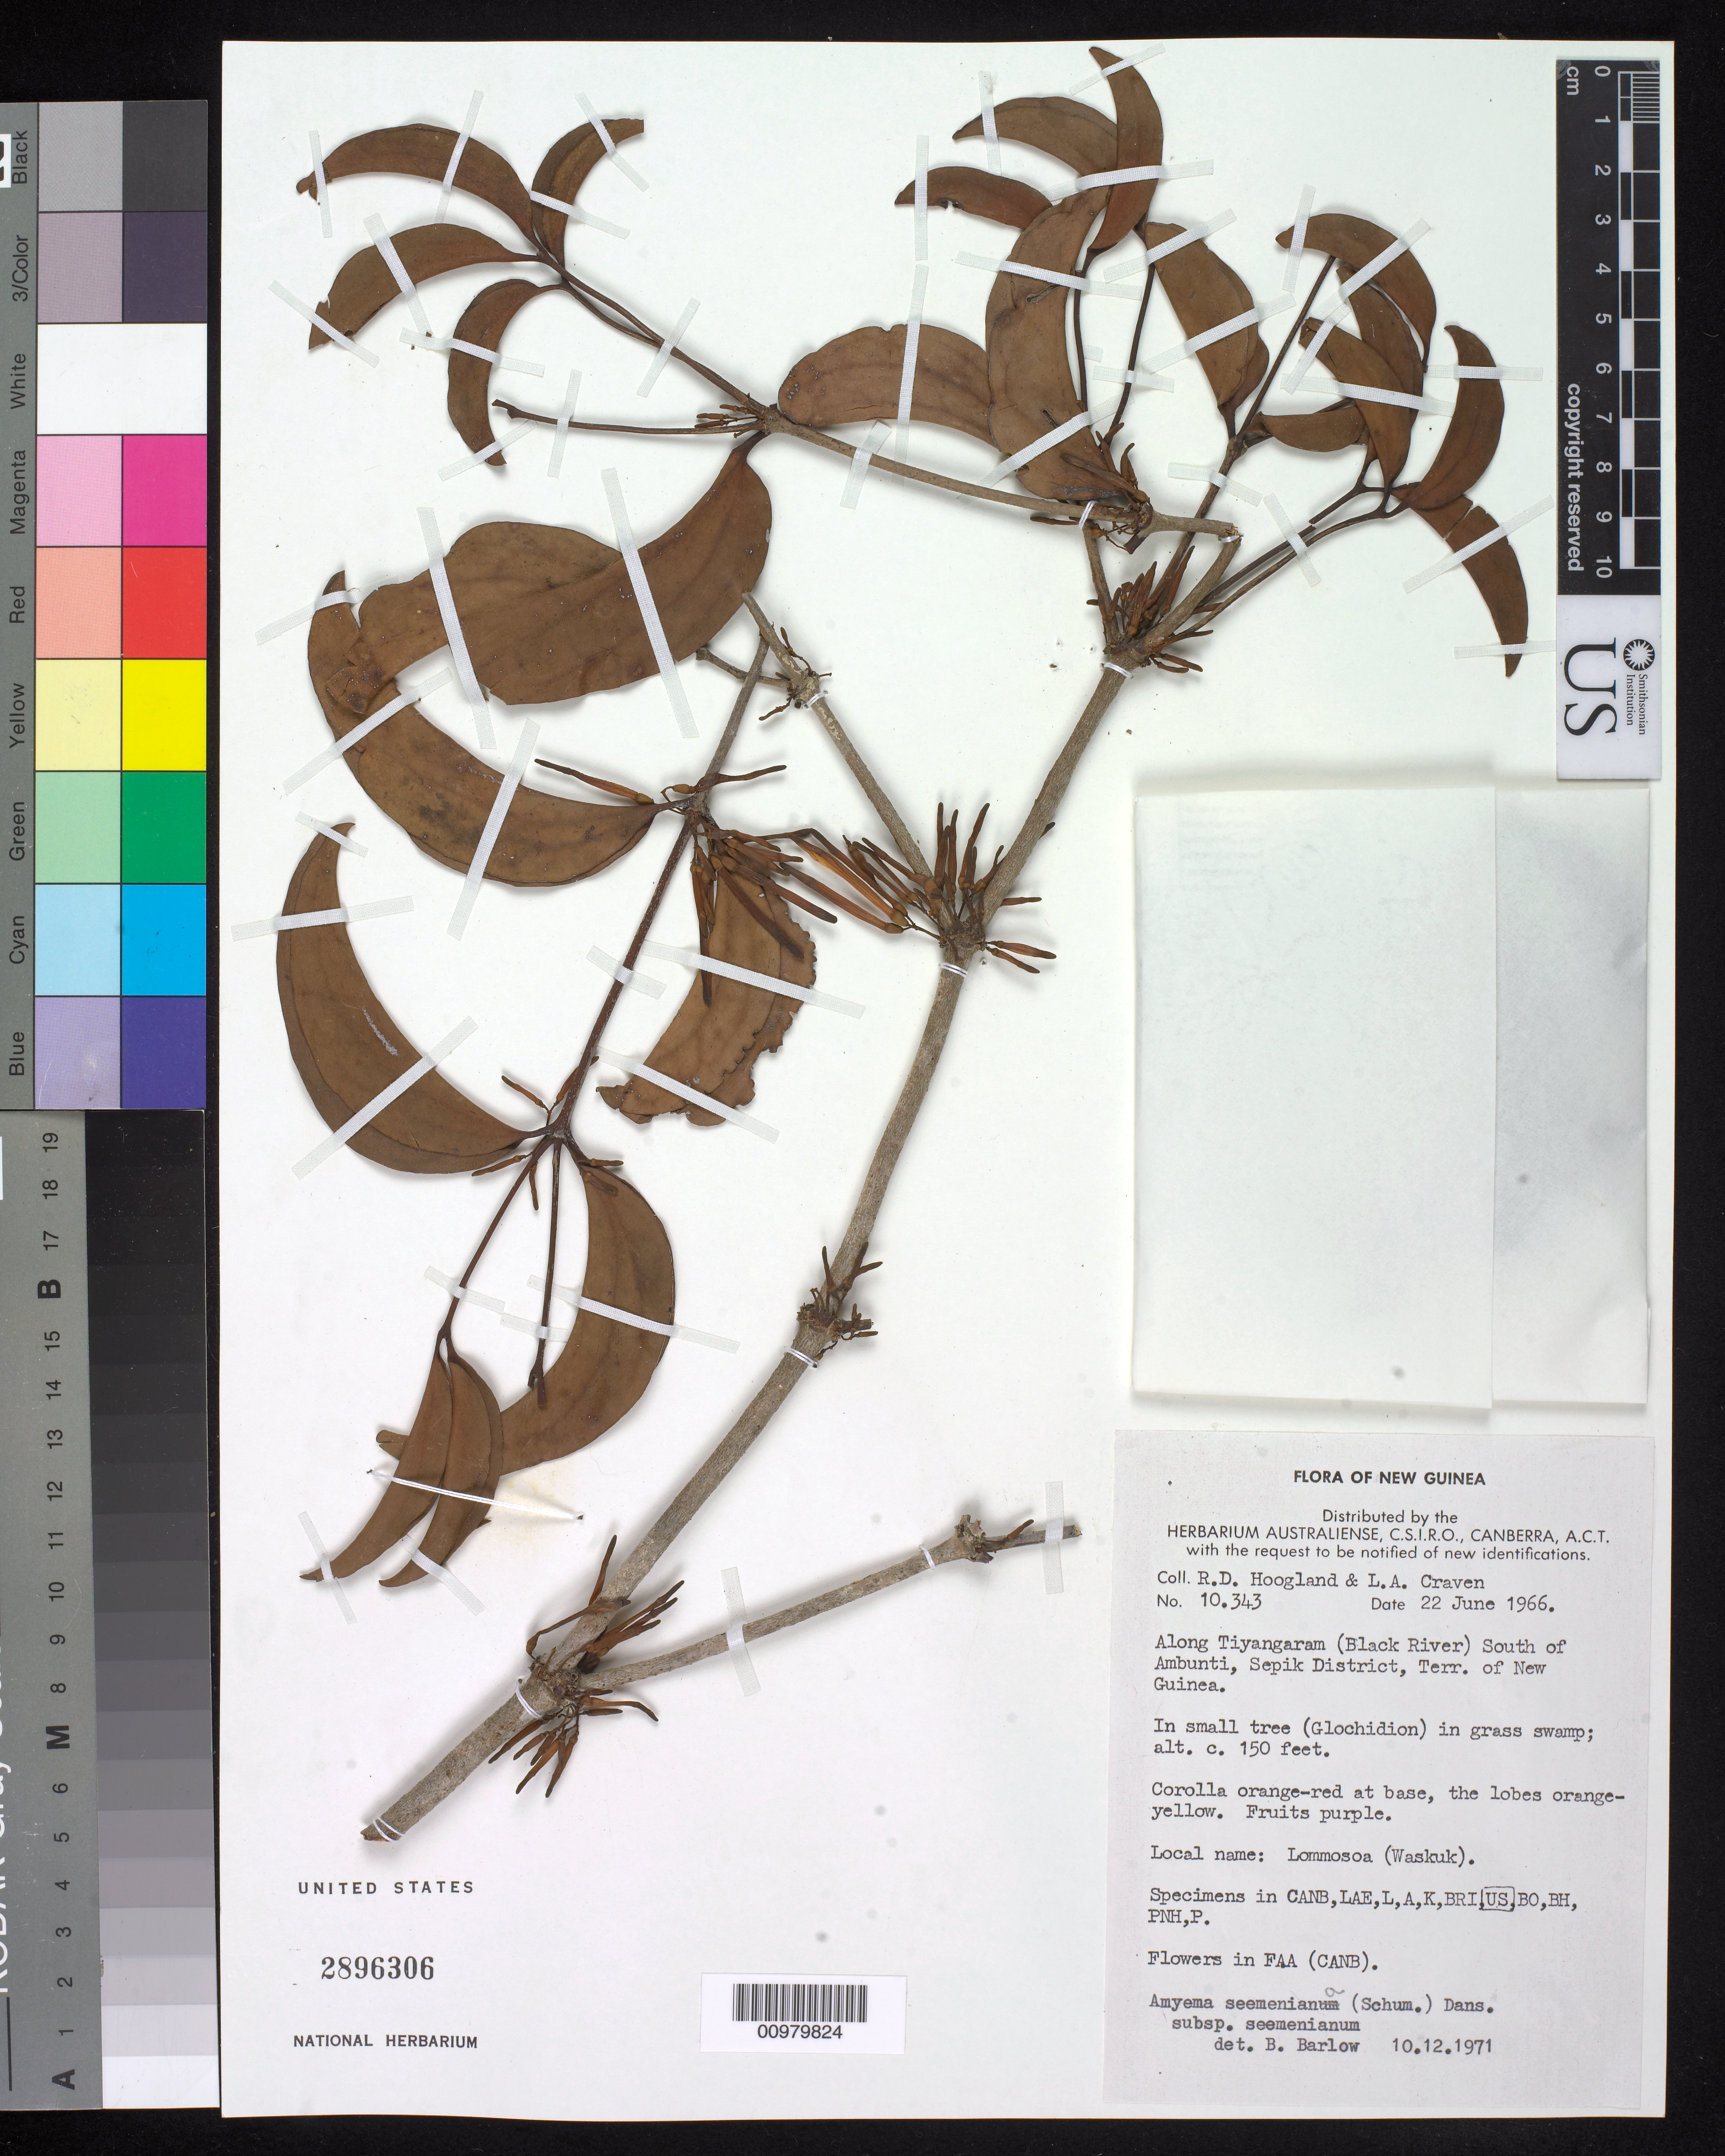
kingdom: Plantae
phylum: Tracheophyta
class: Magnoliopsida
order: Santalales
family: Loranthaceae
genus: Amyema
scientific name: Amyema seemeniana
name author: (K. Schum.) Danser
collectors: R. D. Hoogland & L. A. Craven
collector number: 10343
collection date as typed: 22 Jun 1966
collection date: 1966-06-22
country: Papua New Guinea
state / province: East Sepik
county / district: Ambunti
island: New Guinea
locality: South of Ambunti, Along Tiyangaram (Black River)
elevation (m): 46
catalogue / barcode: US 2896306